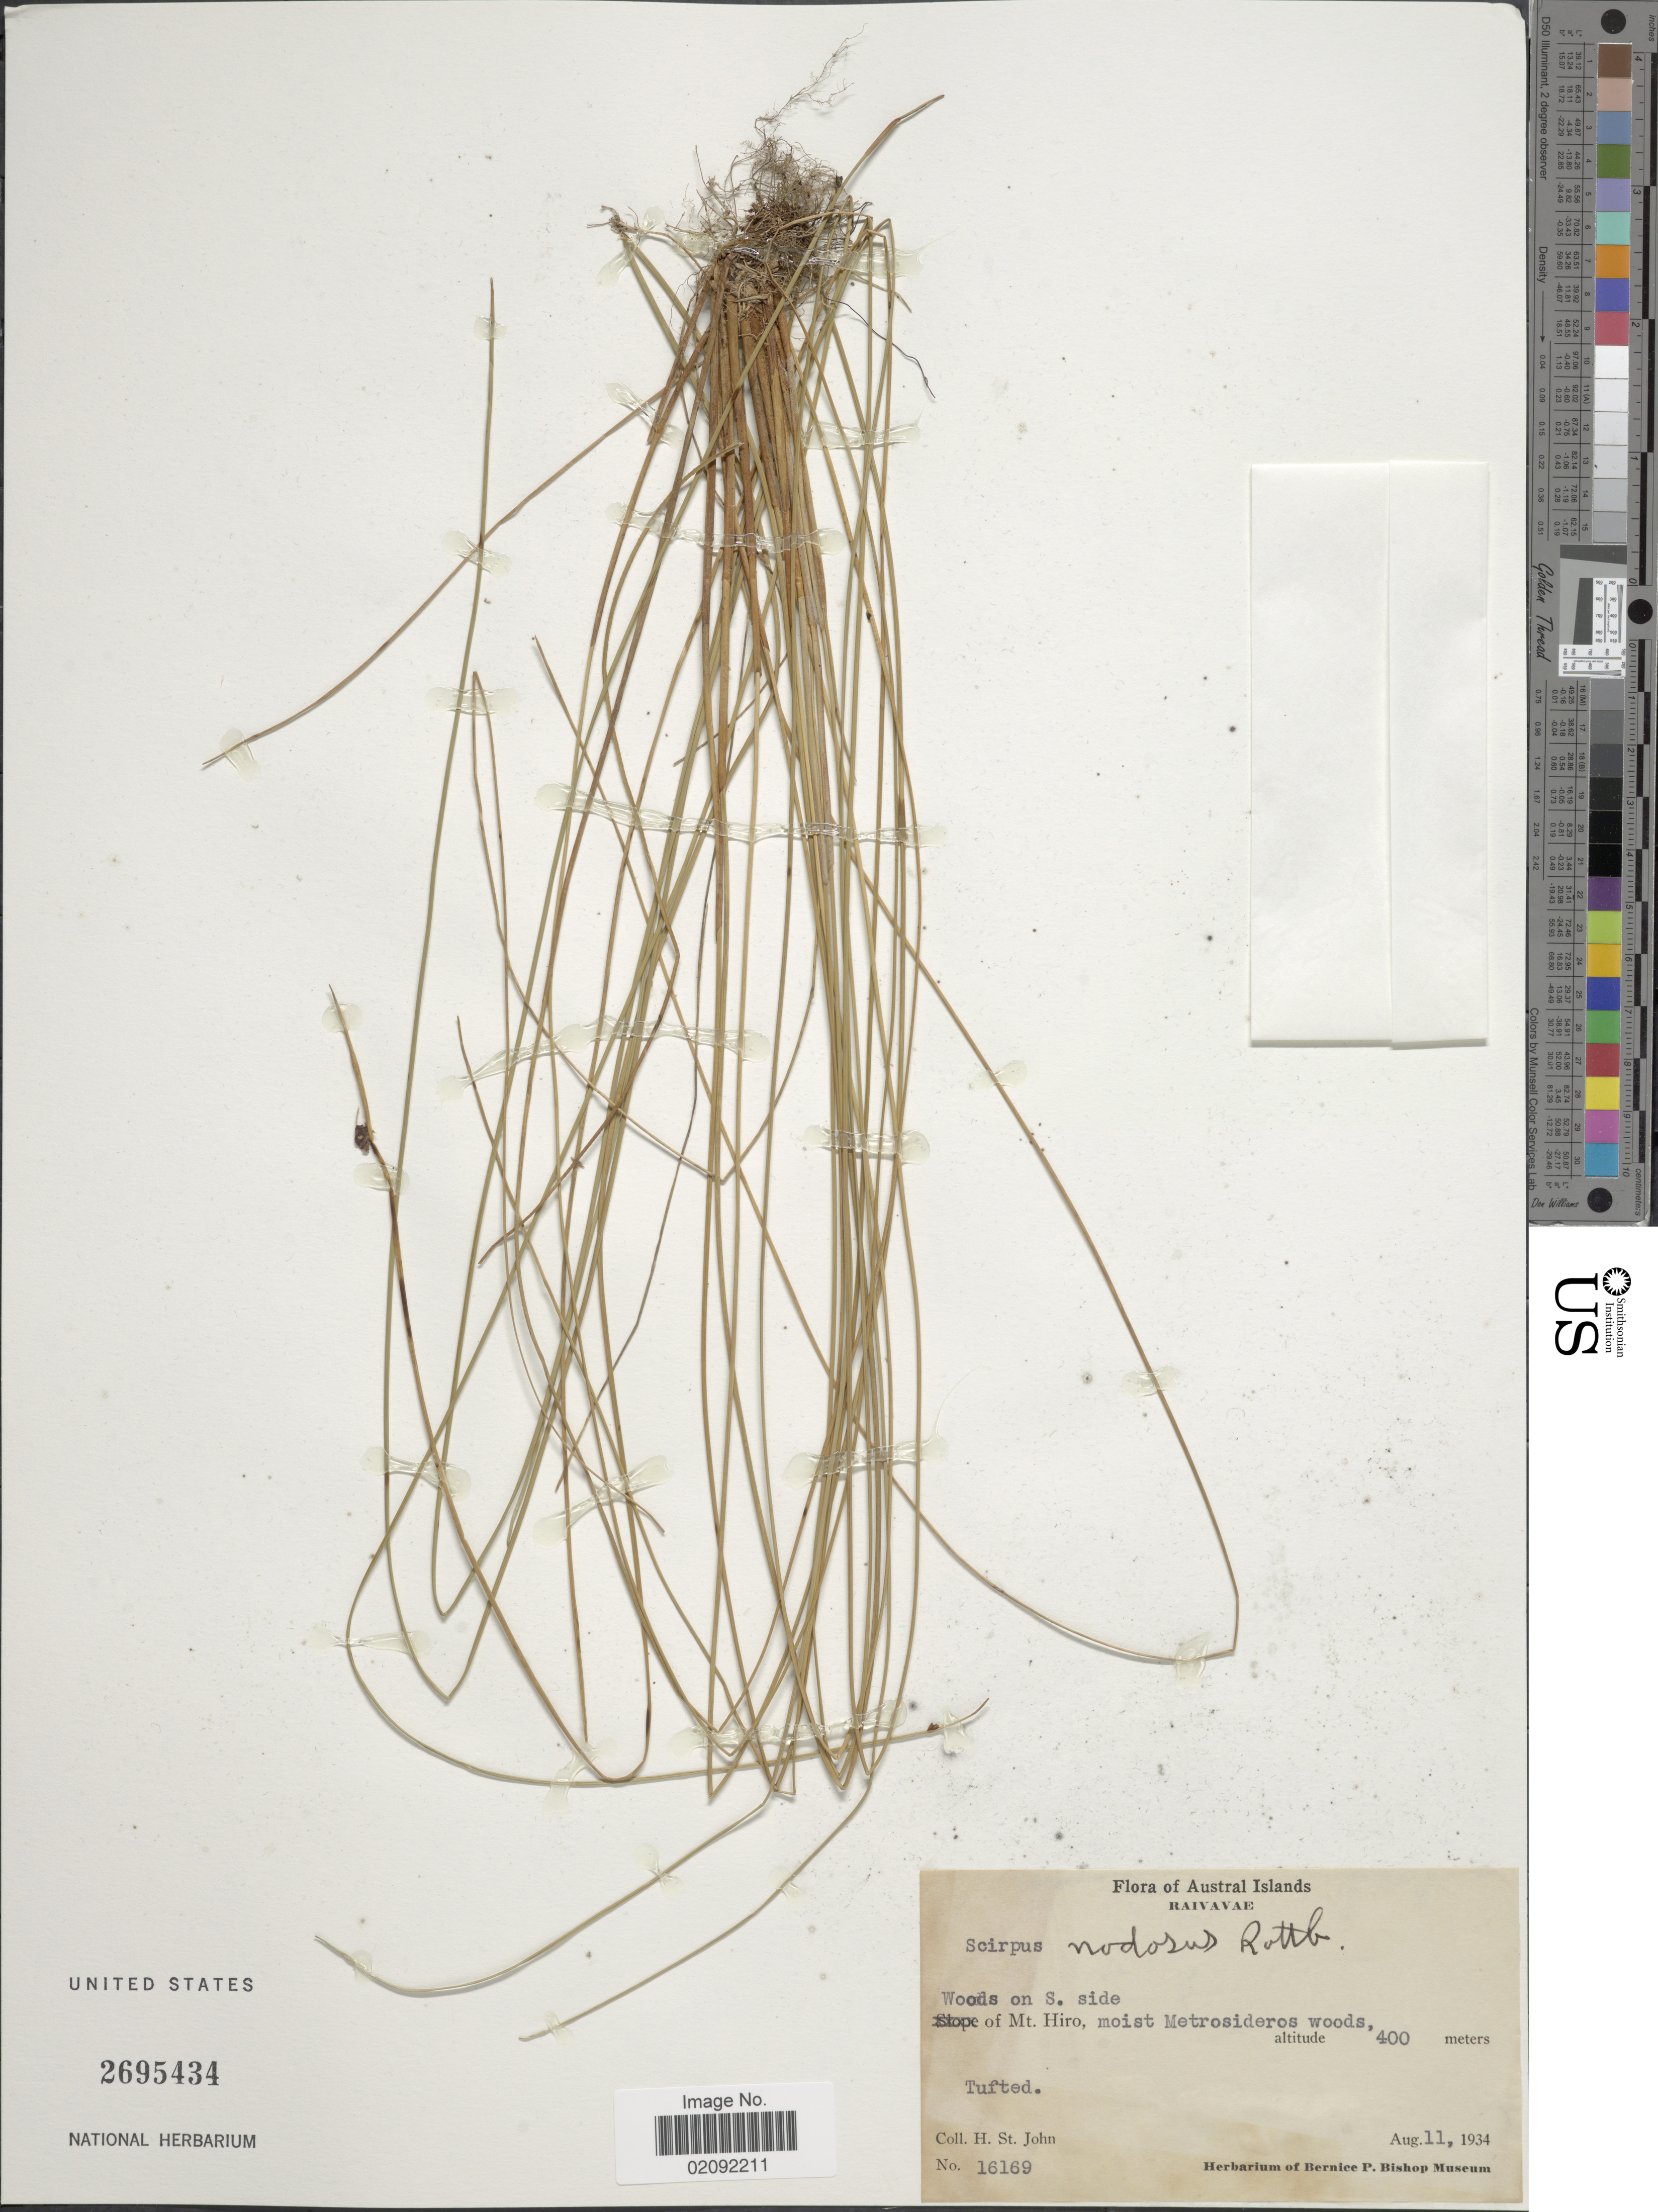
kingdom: Plantae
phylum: Tracheophyta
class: Liliopsida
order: Poales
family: Cyperaceae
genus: Ficinia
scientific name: Ficinia nodosa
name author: (Rottb.) Goetgh. et al.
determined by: Strong, Mark T., (BOT), Smithsonian Institution - National Museum of Natural History (UNITED STATES)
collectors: H. St. John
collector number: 16169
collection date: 1934-08-11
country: French Polynesia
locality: Woods on S. side of Mt Hiro, moist Metrosideros woods, Tufted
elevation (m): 400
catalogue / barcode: US 2695434